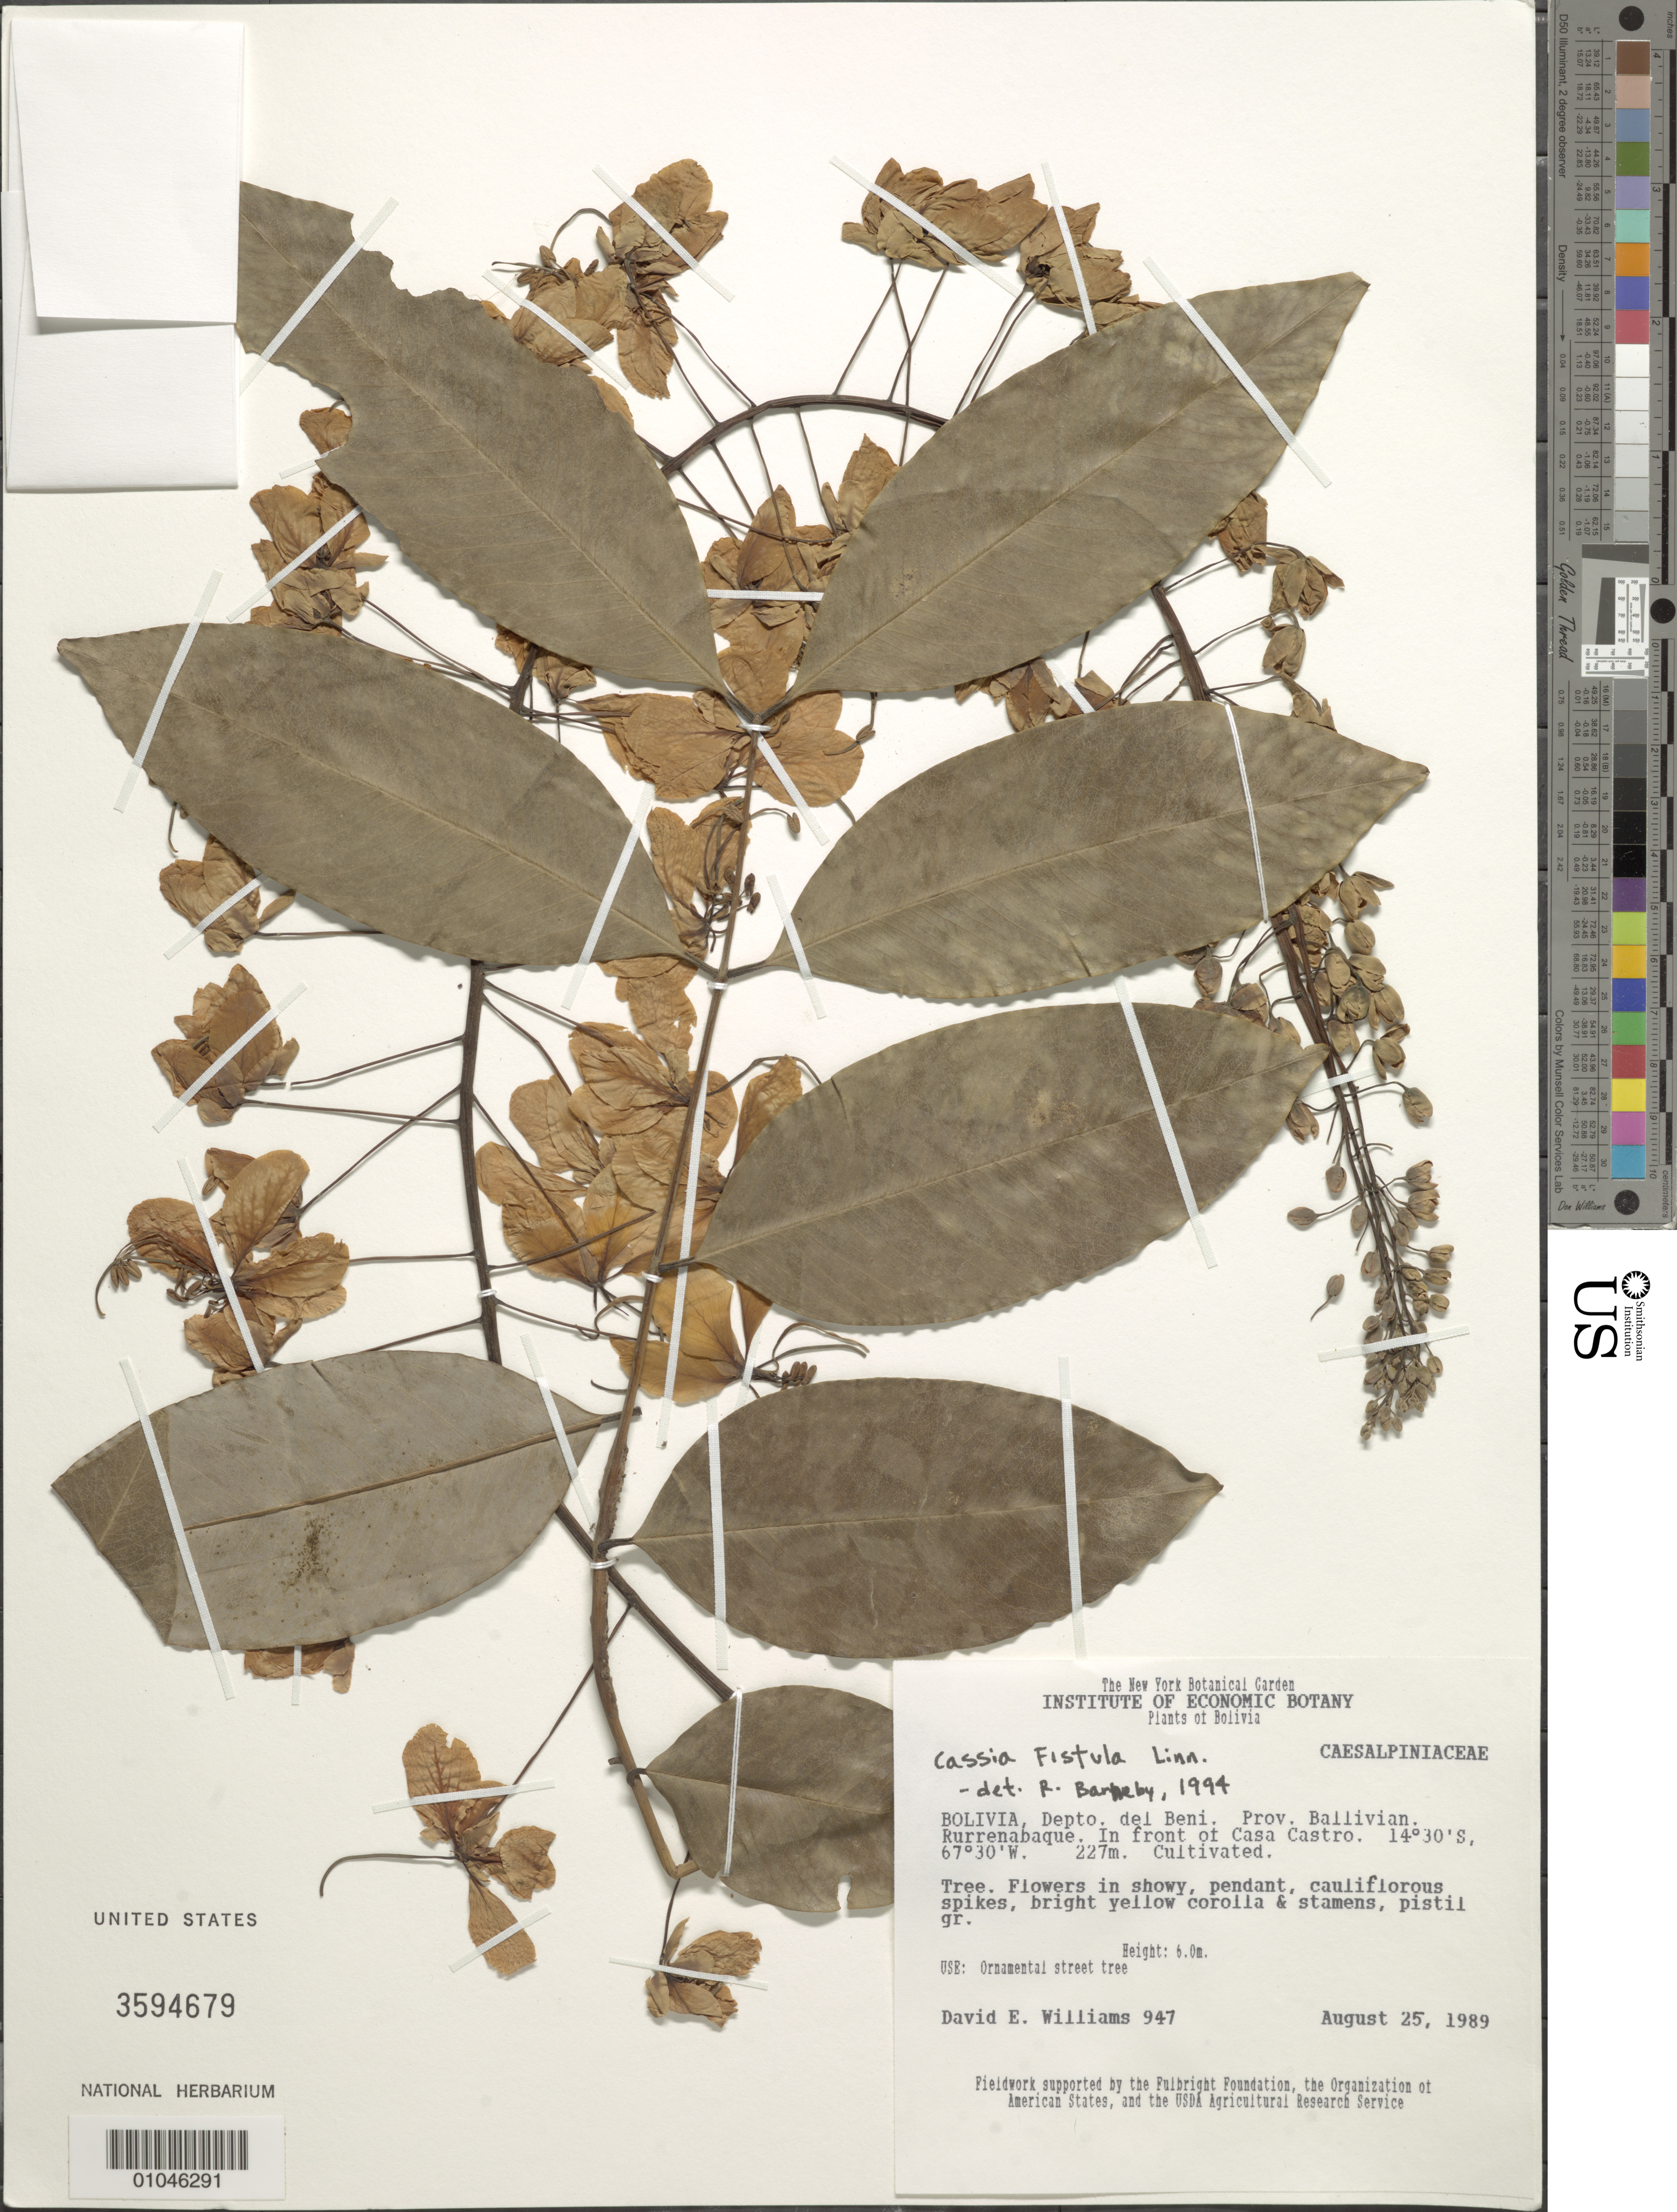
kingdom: Plantae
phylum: Tracheophyta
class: Magnoliopsida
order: Fabales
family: Fabaceae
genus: Cassia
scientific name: Cassia fistula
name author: L.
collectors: D. E. Williams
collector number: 947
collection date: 1989-08-25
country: Bolivia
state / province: Beni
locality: In front of Casa Castro, Rurrenabaque, Prov. Ballivian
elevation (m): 227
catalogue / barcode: US 3594679